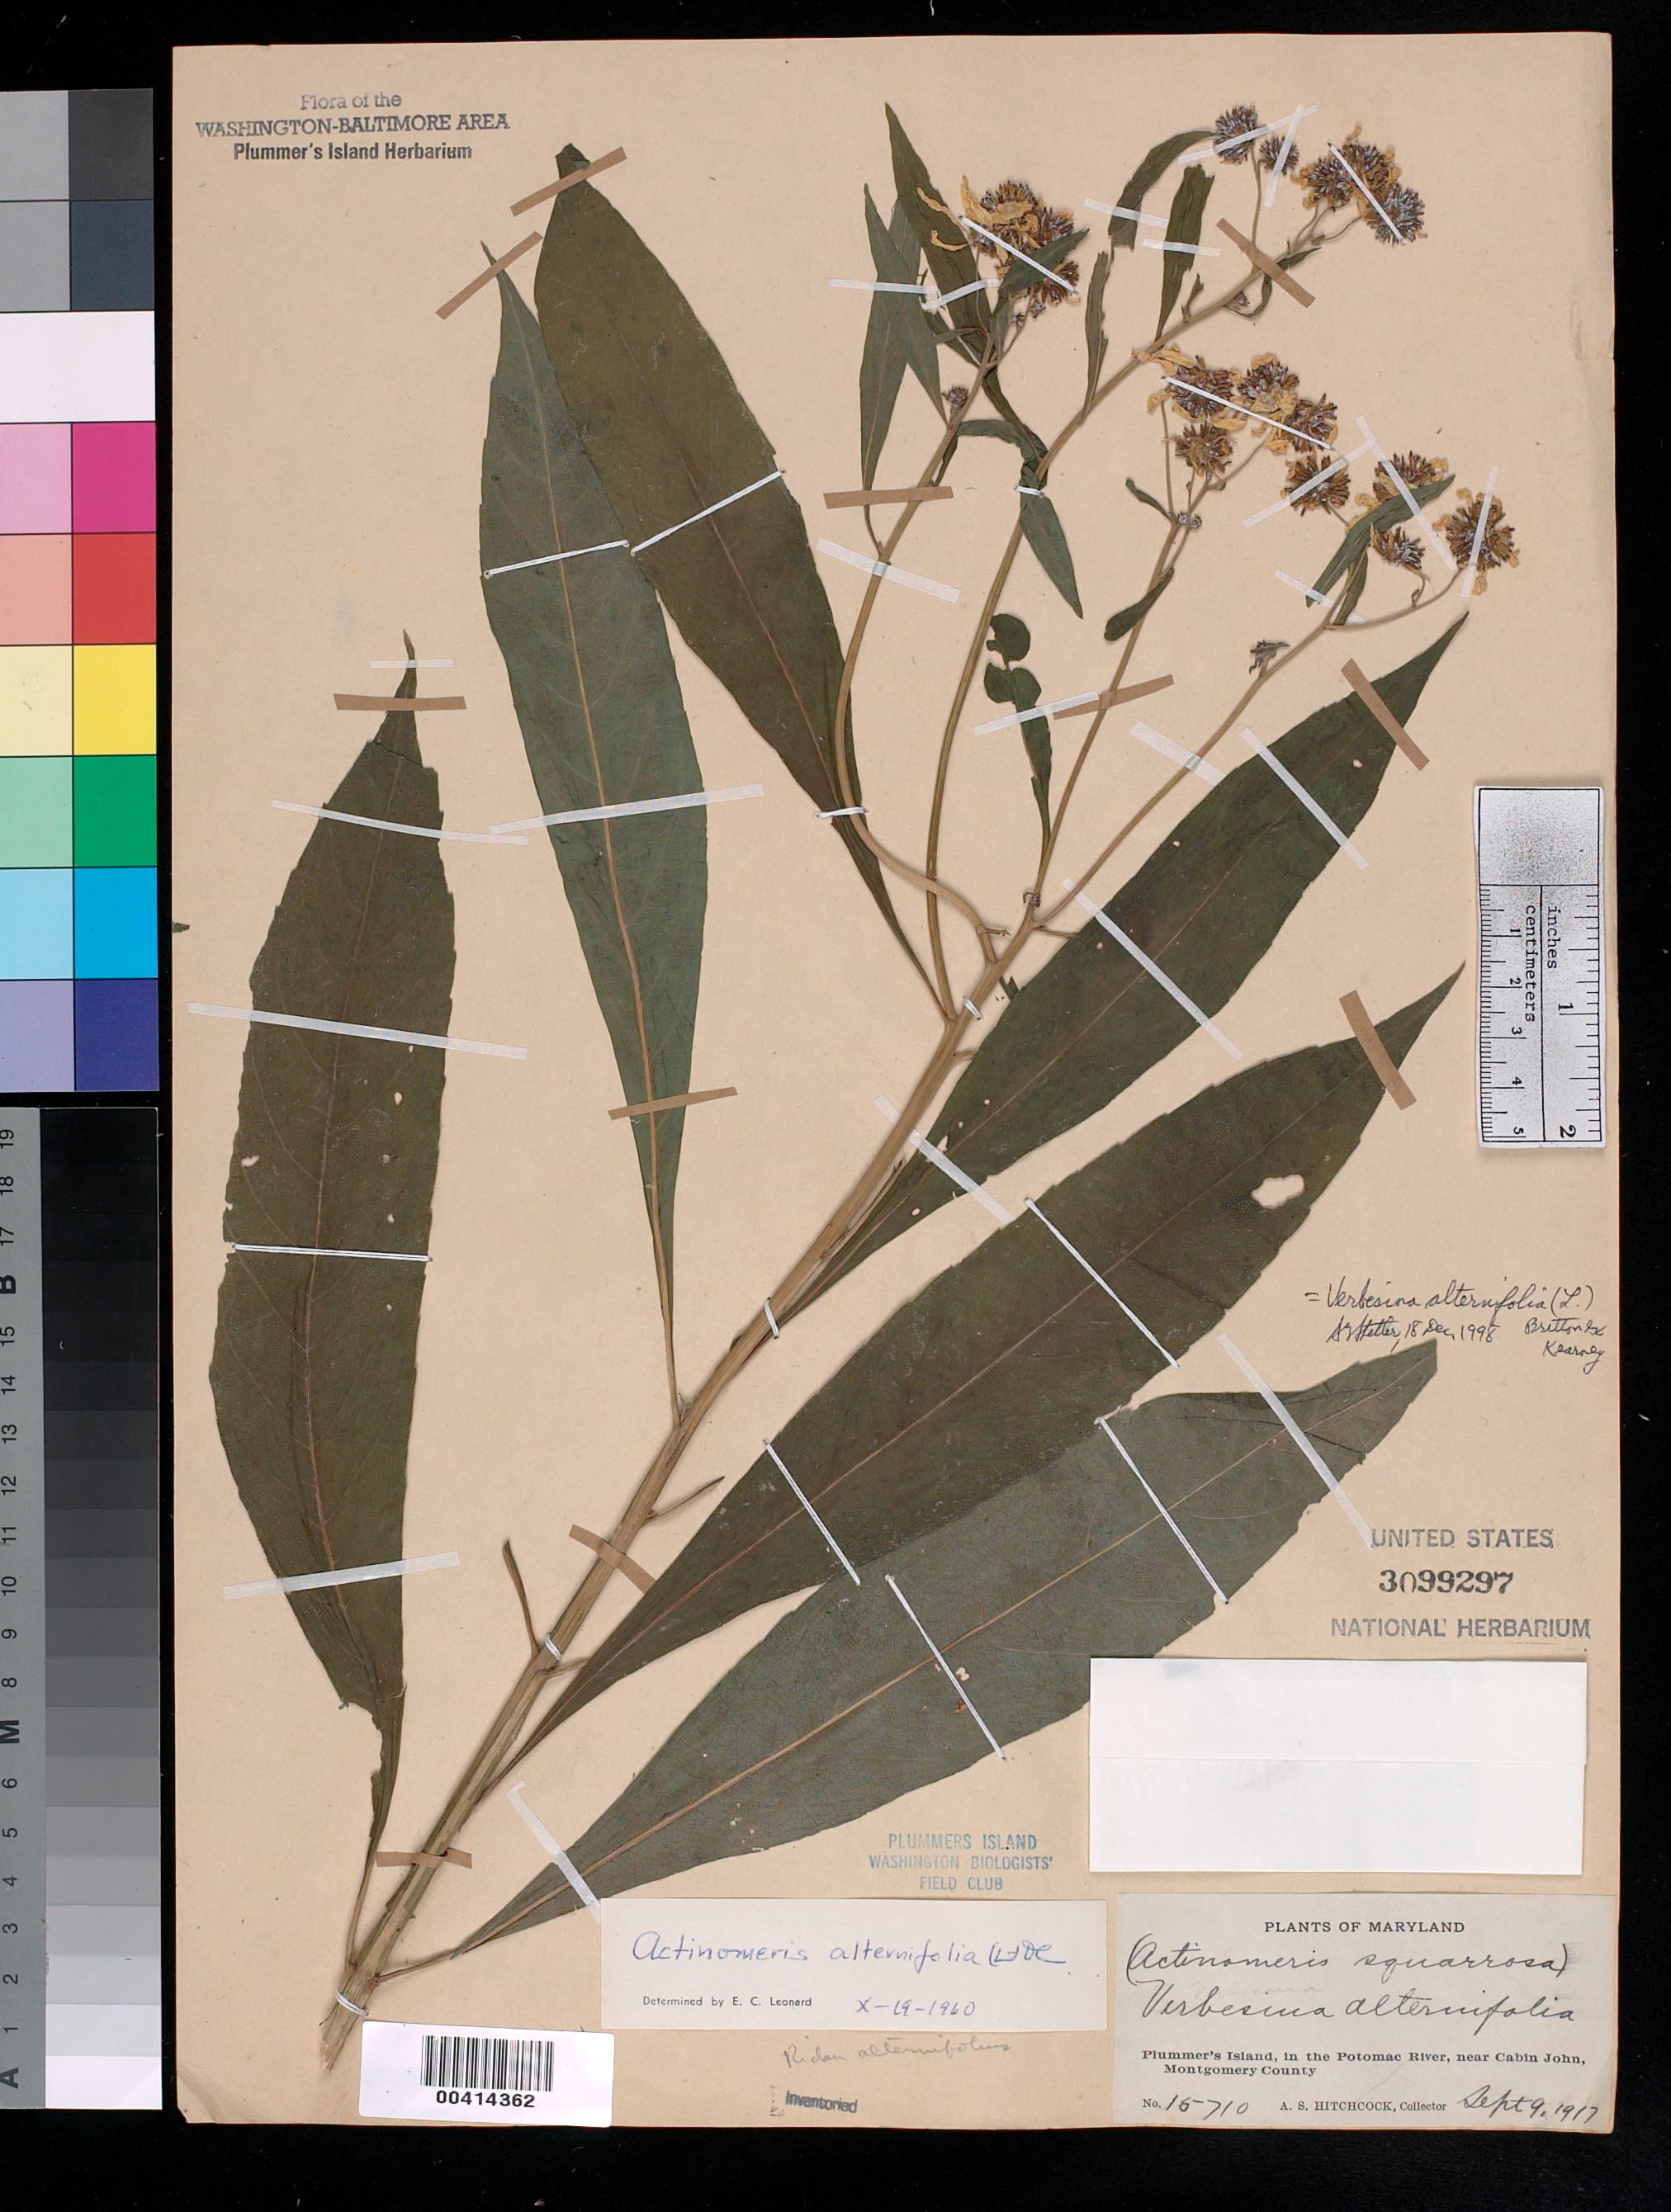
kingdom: Plantae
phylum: Tracheophyta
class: Magnoliopsida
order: Asterales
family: Asteraceae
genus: Verbesina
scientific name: Verbesina alternifolia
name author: (L.) Britton ex Kearney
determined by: Shetler, Stanwyn G., (US), NMNH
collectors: A. S. Hitchcock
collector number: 15710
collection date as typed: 09 Sep 1917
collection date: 1917-09-09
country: United States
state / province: Maryland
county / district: Montgomery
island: Plummers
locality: Plummer's Island C. & O. Canal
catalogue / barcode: US 3099297